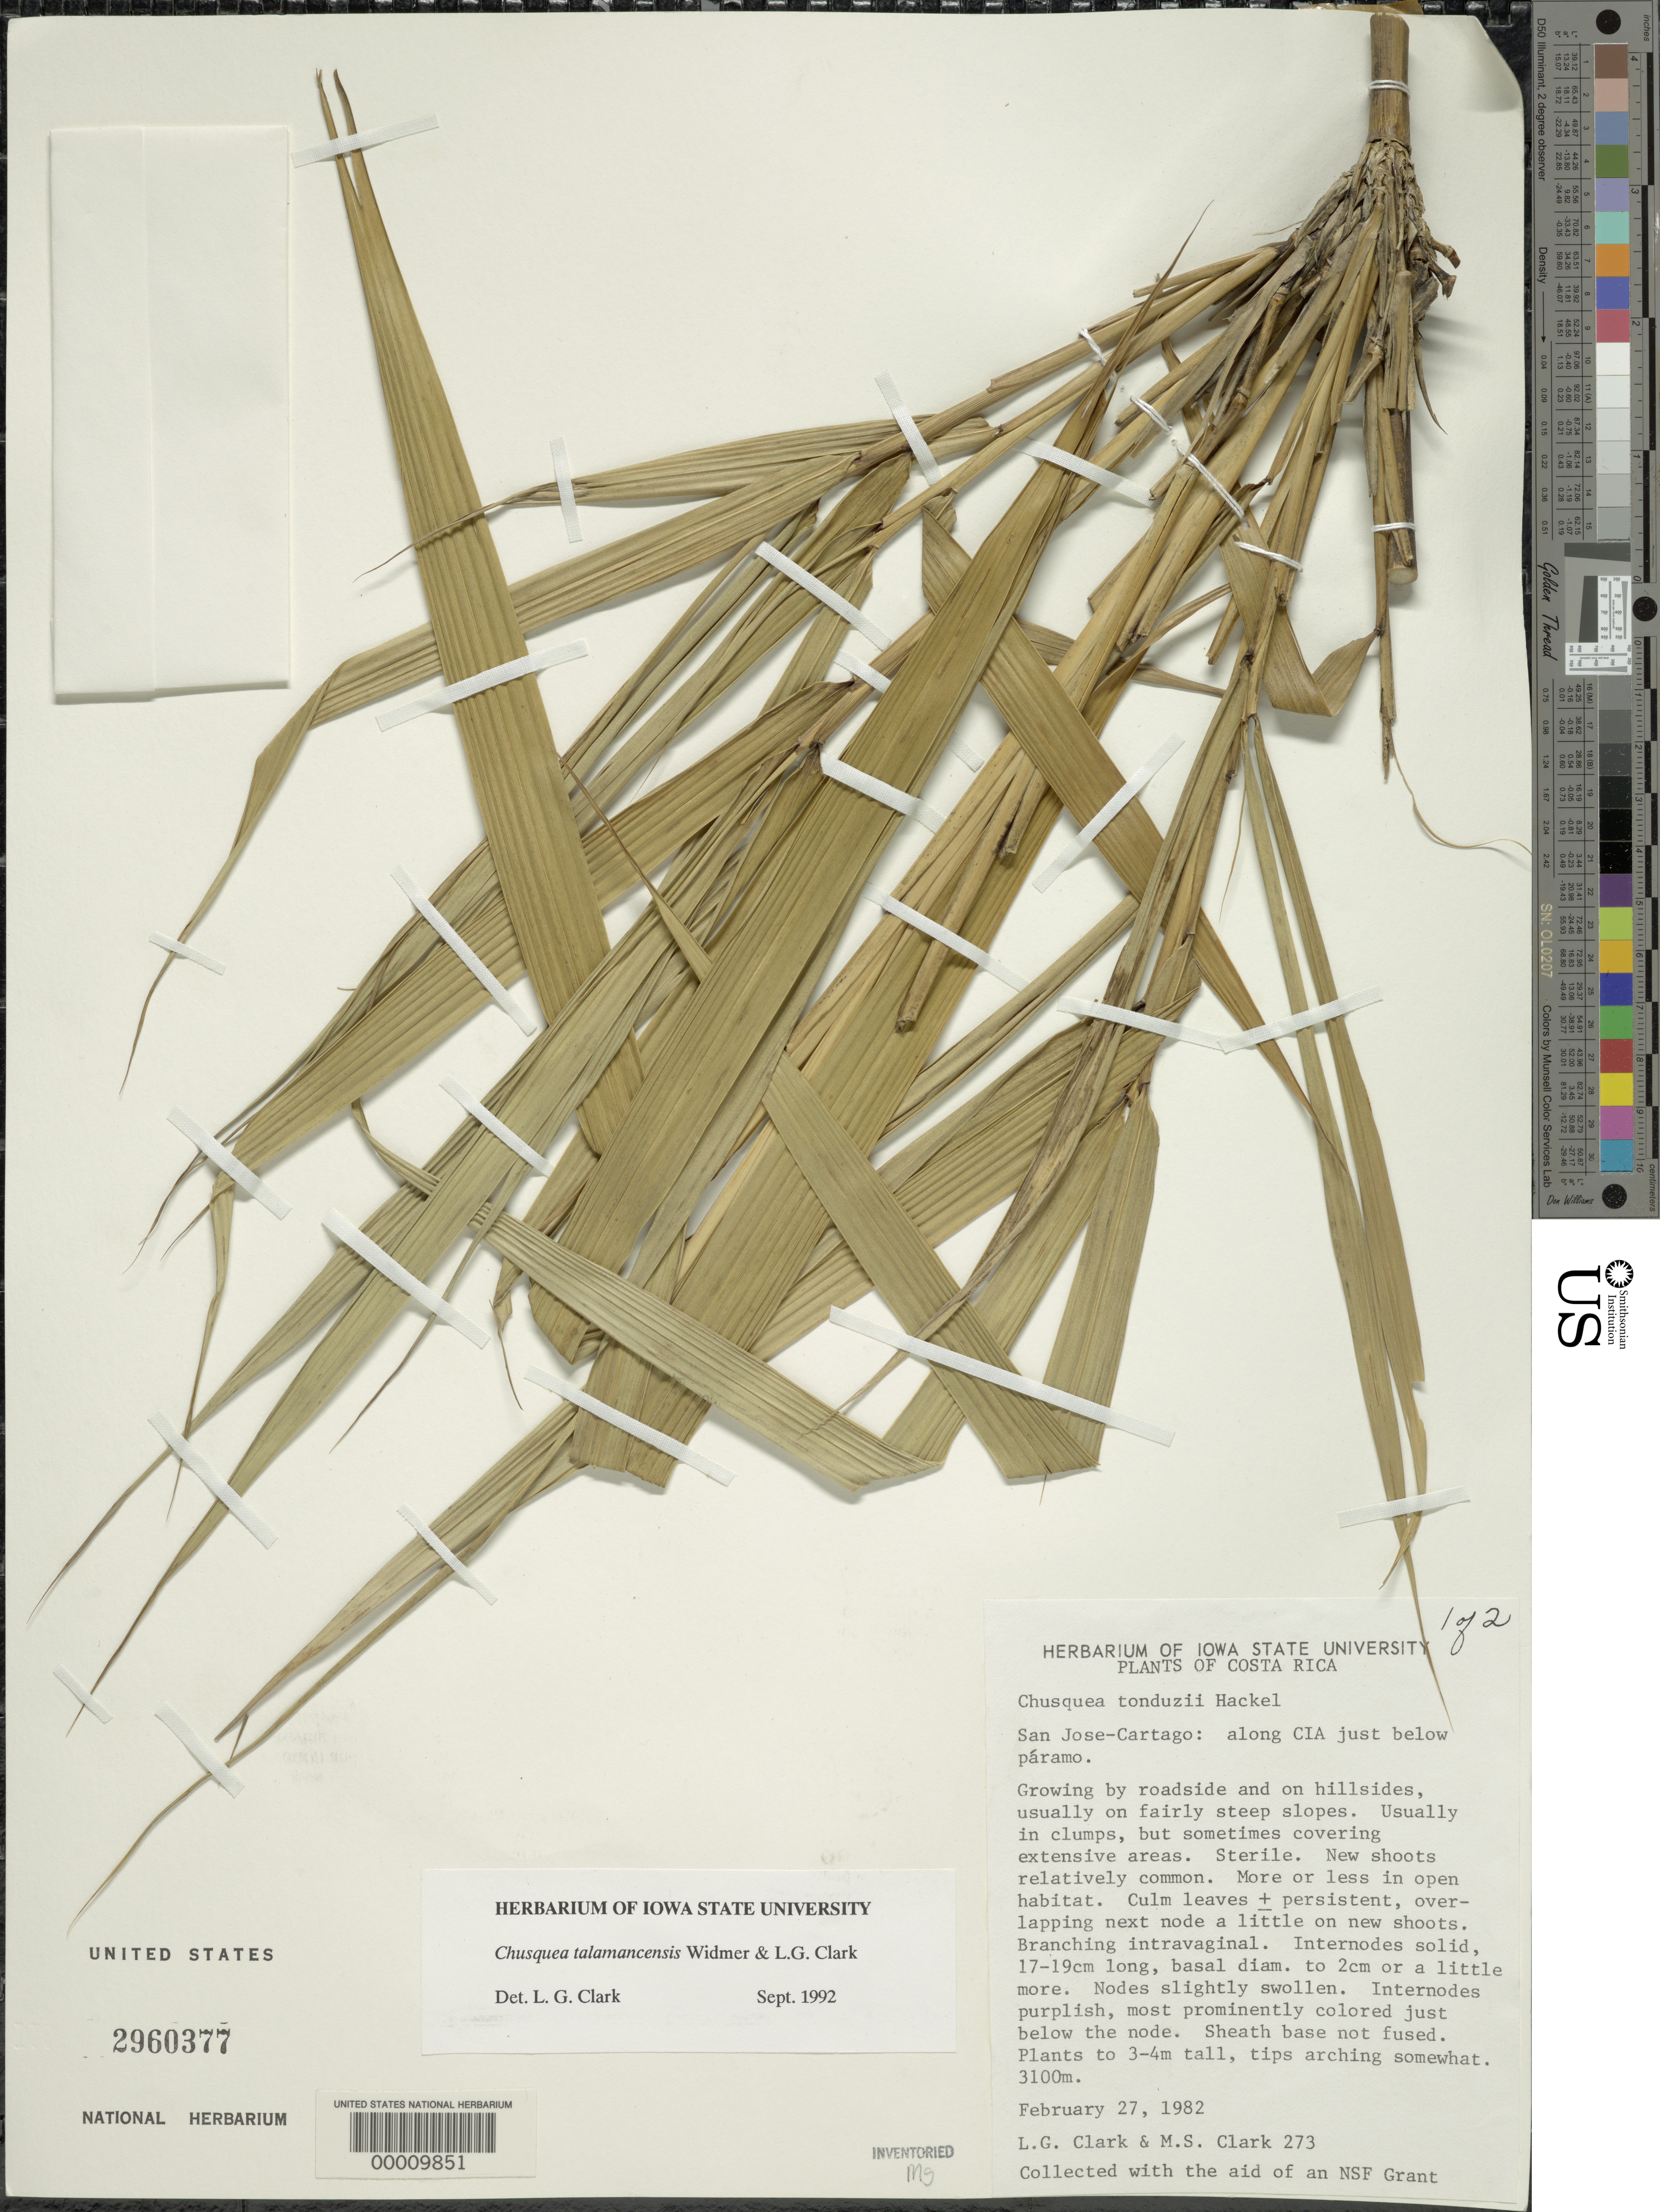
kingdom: Plantae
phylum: Tracheophyta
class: Liliopsida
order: Poales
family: Poaceae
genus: Chusquea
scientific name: Chusquea talamancensis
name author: Y. Widmer & L.G. Clark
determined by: Clark, Lynn G., (ISC), Iowa State University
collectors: L. G. Clark & M. S. Clark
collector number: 273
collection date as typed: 27 Feb 1982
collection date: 1982-02-27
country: Costa Rica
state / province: Cartago / San José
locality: Cia, Paramo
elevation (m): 3100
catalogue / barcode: US 2960377